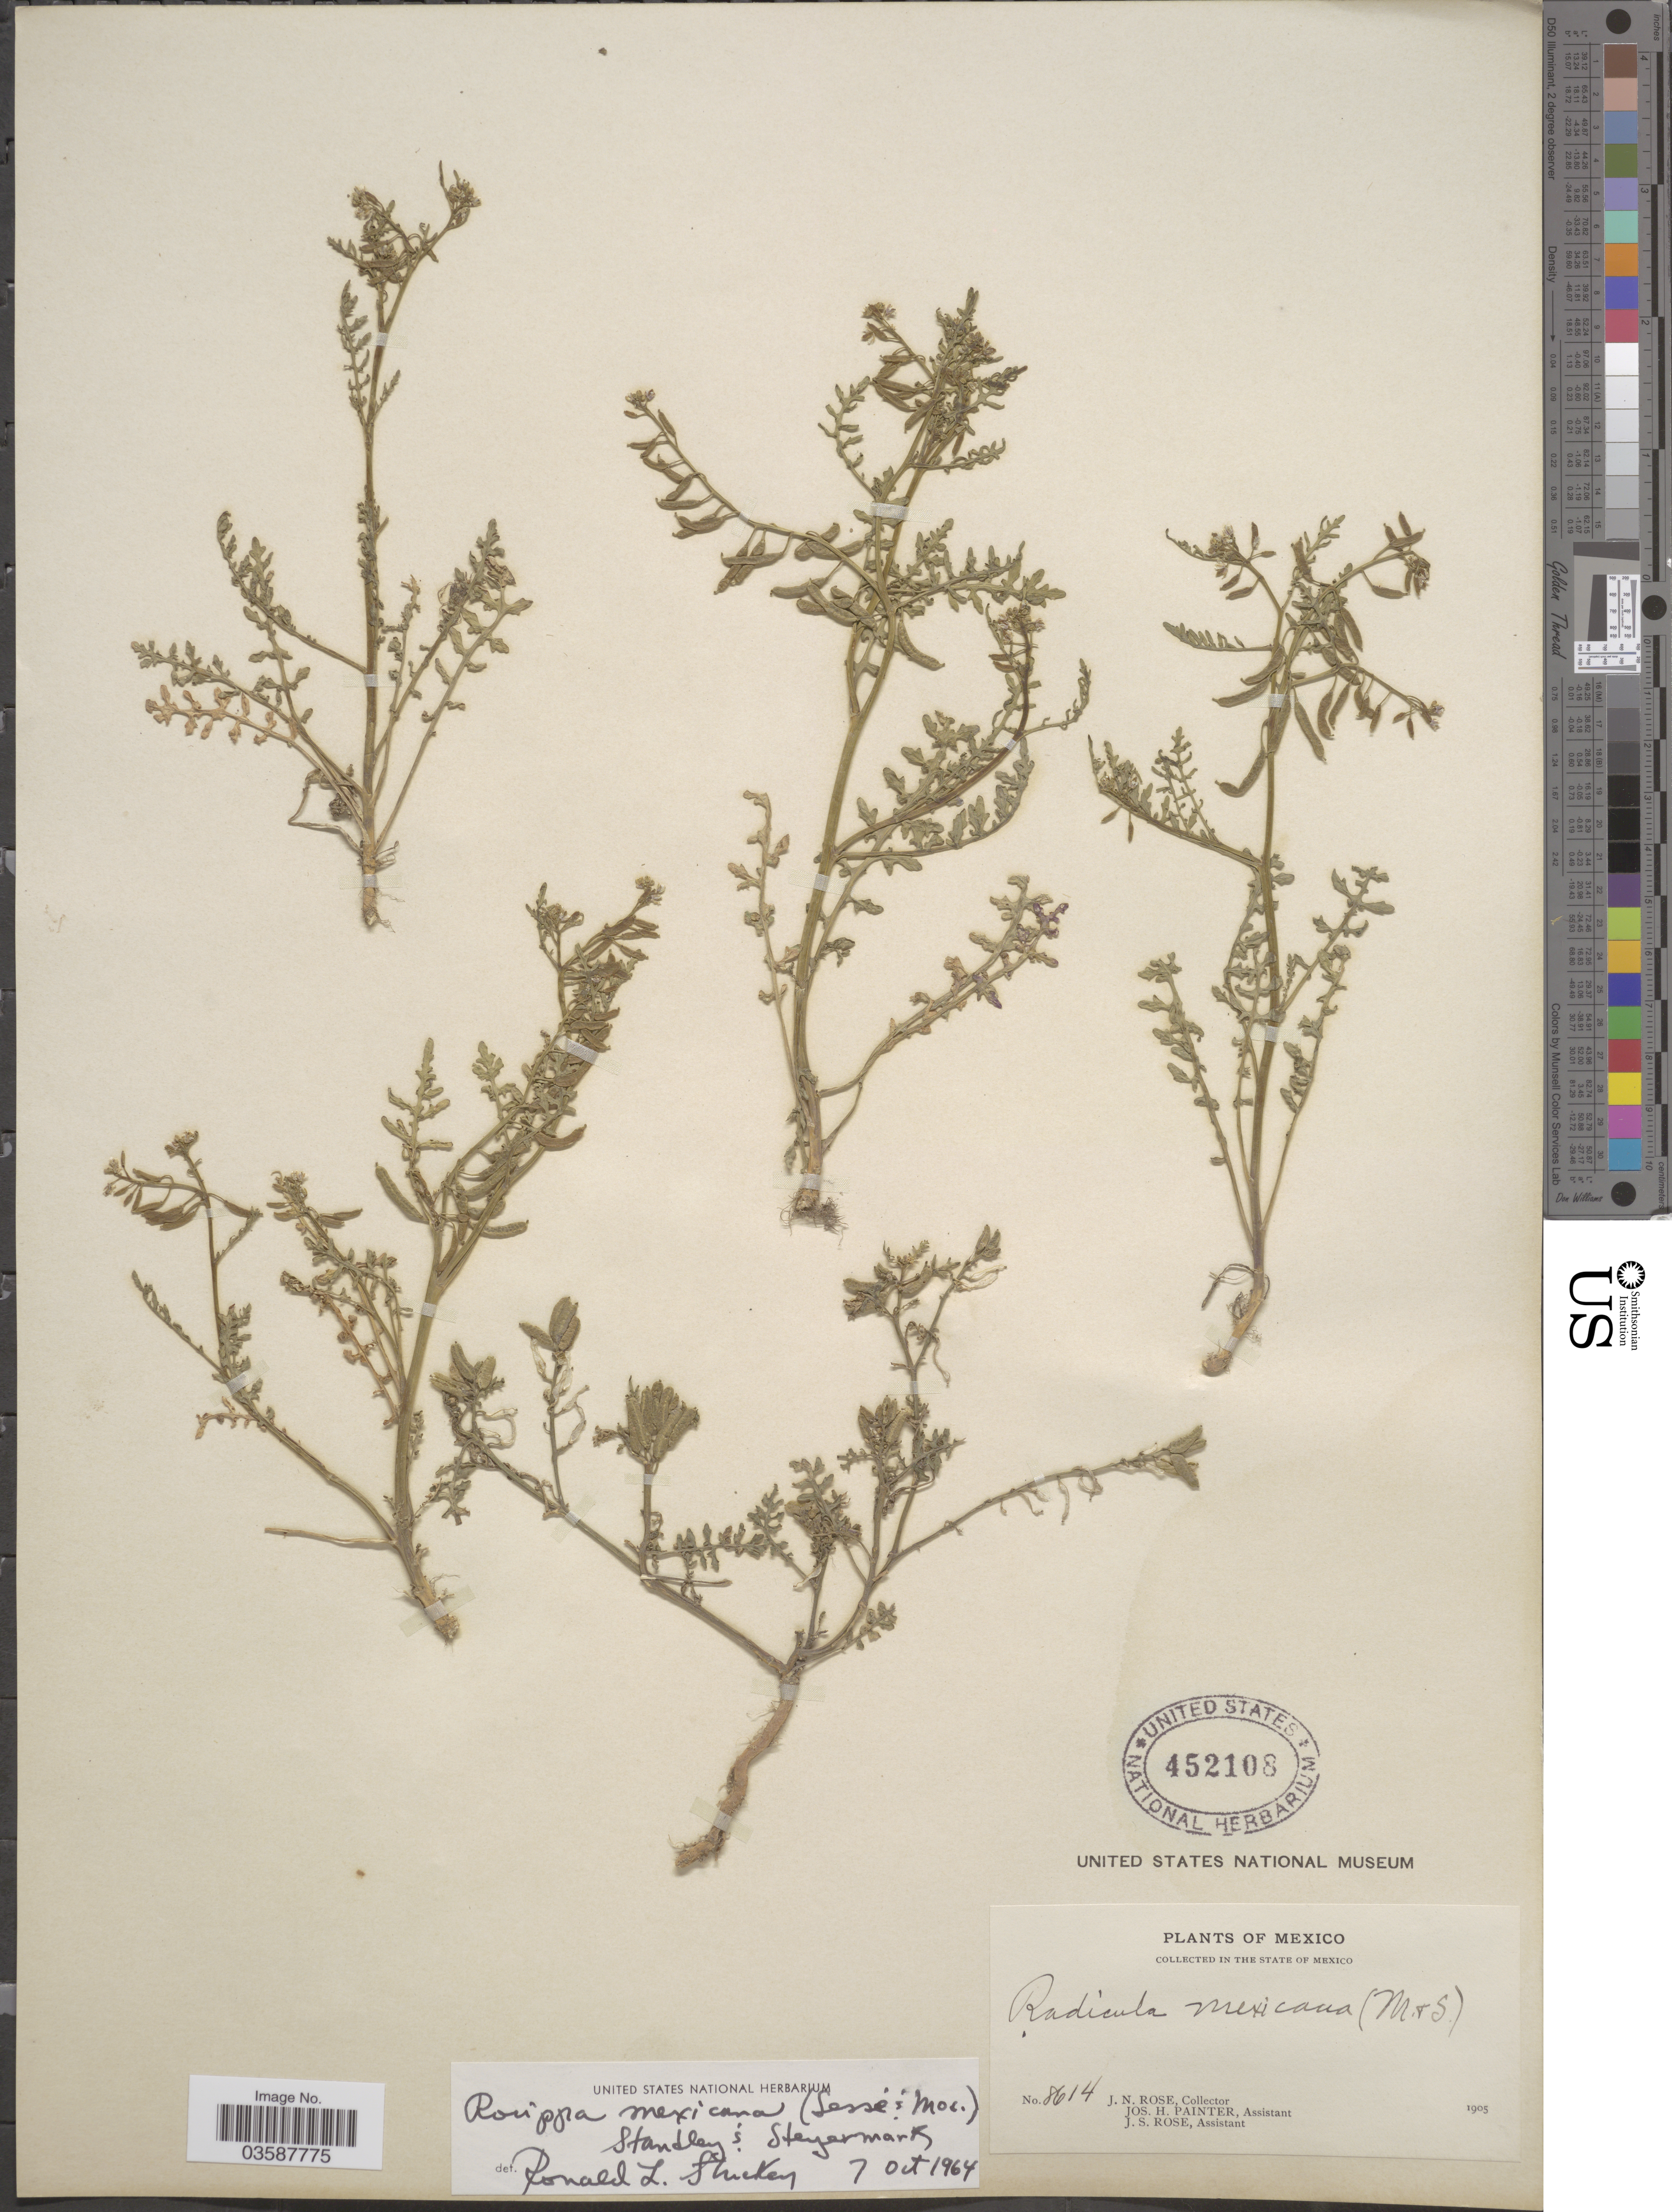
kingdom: Plantae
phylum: Tracheophyta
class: Magnoliopsida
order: Brassicales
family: Brassicaceae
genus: Rorippa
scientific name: Rorippa mexicana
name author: (Moc.) Standl. & Steyerm.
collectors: J. N. Rose, J. H. Painter & J. S. Rose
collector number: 8614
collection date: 1905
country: Mexico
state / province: México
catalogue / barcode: US 452108